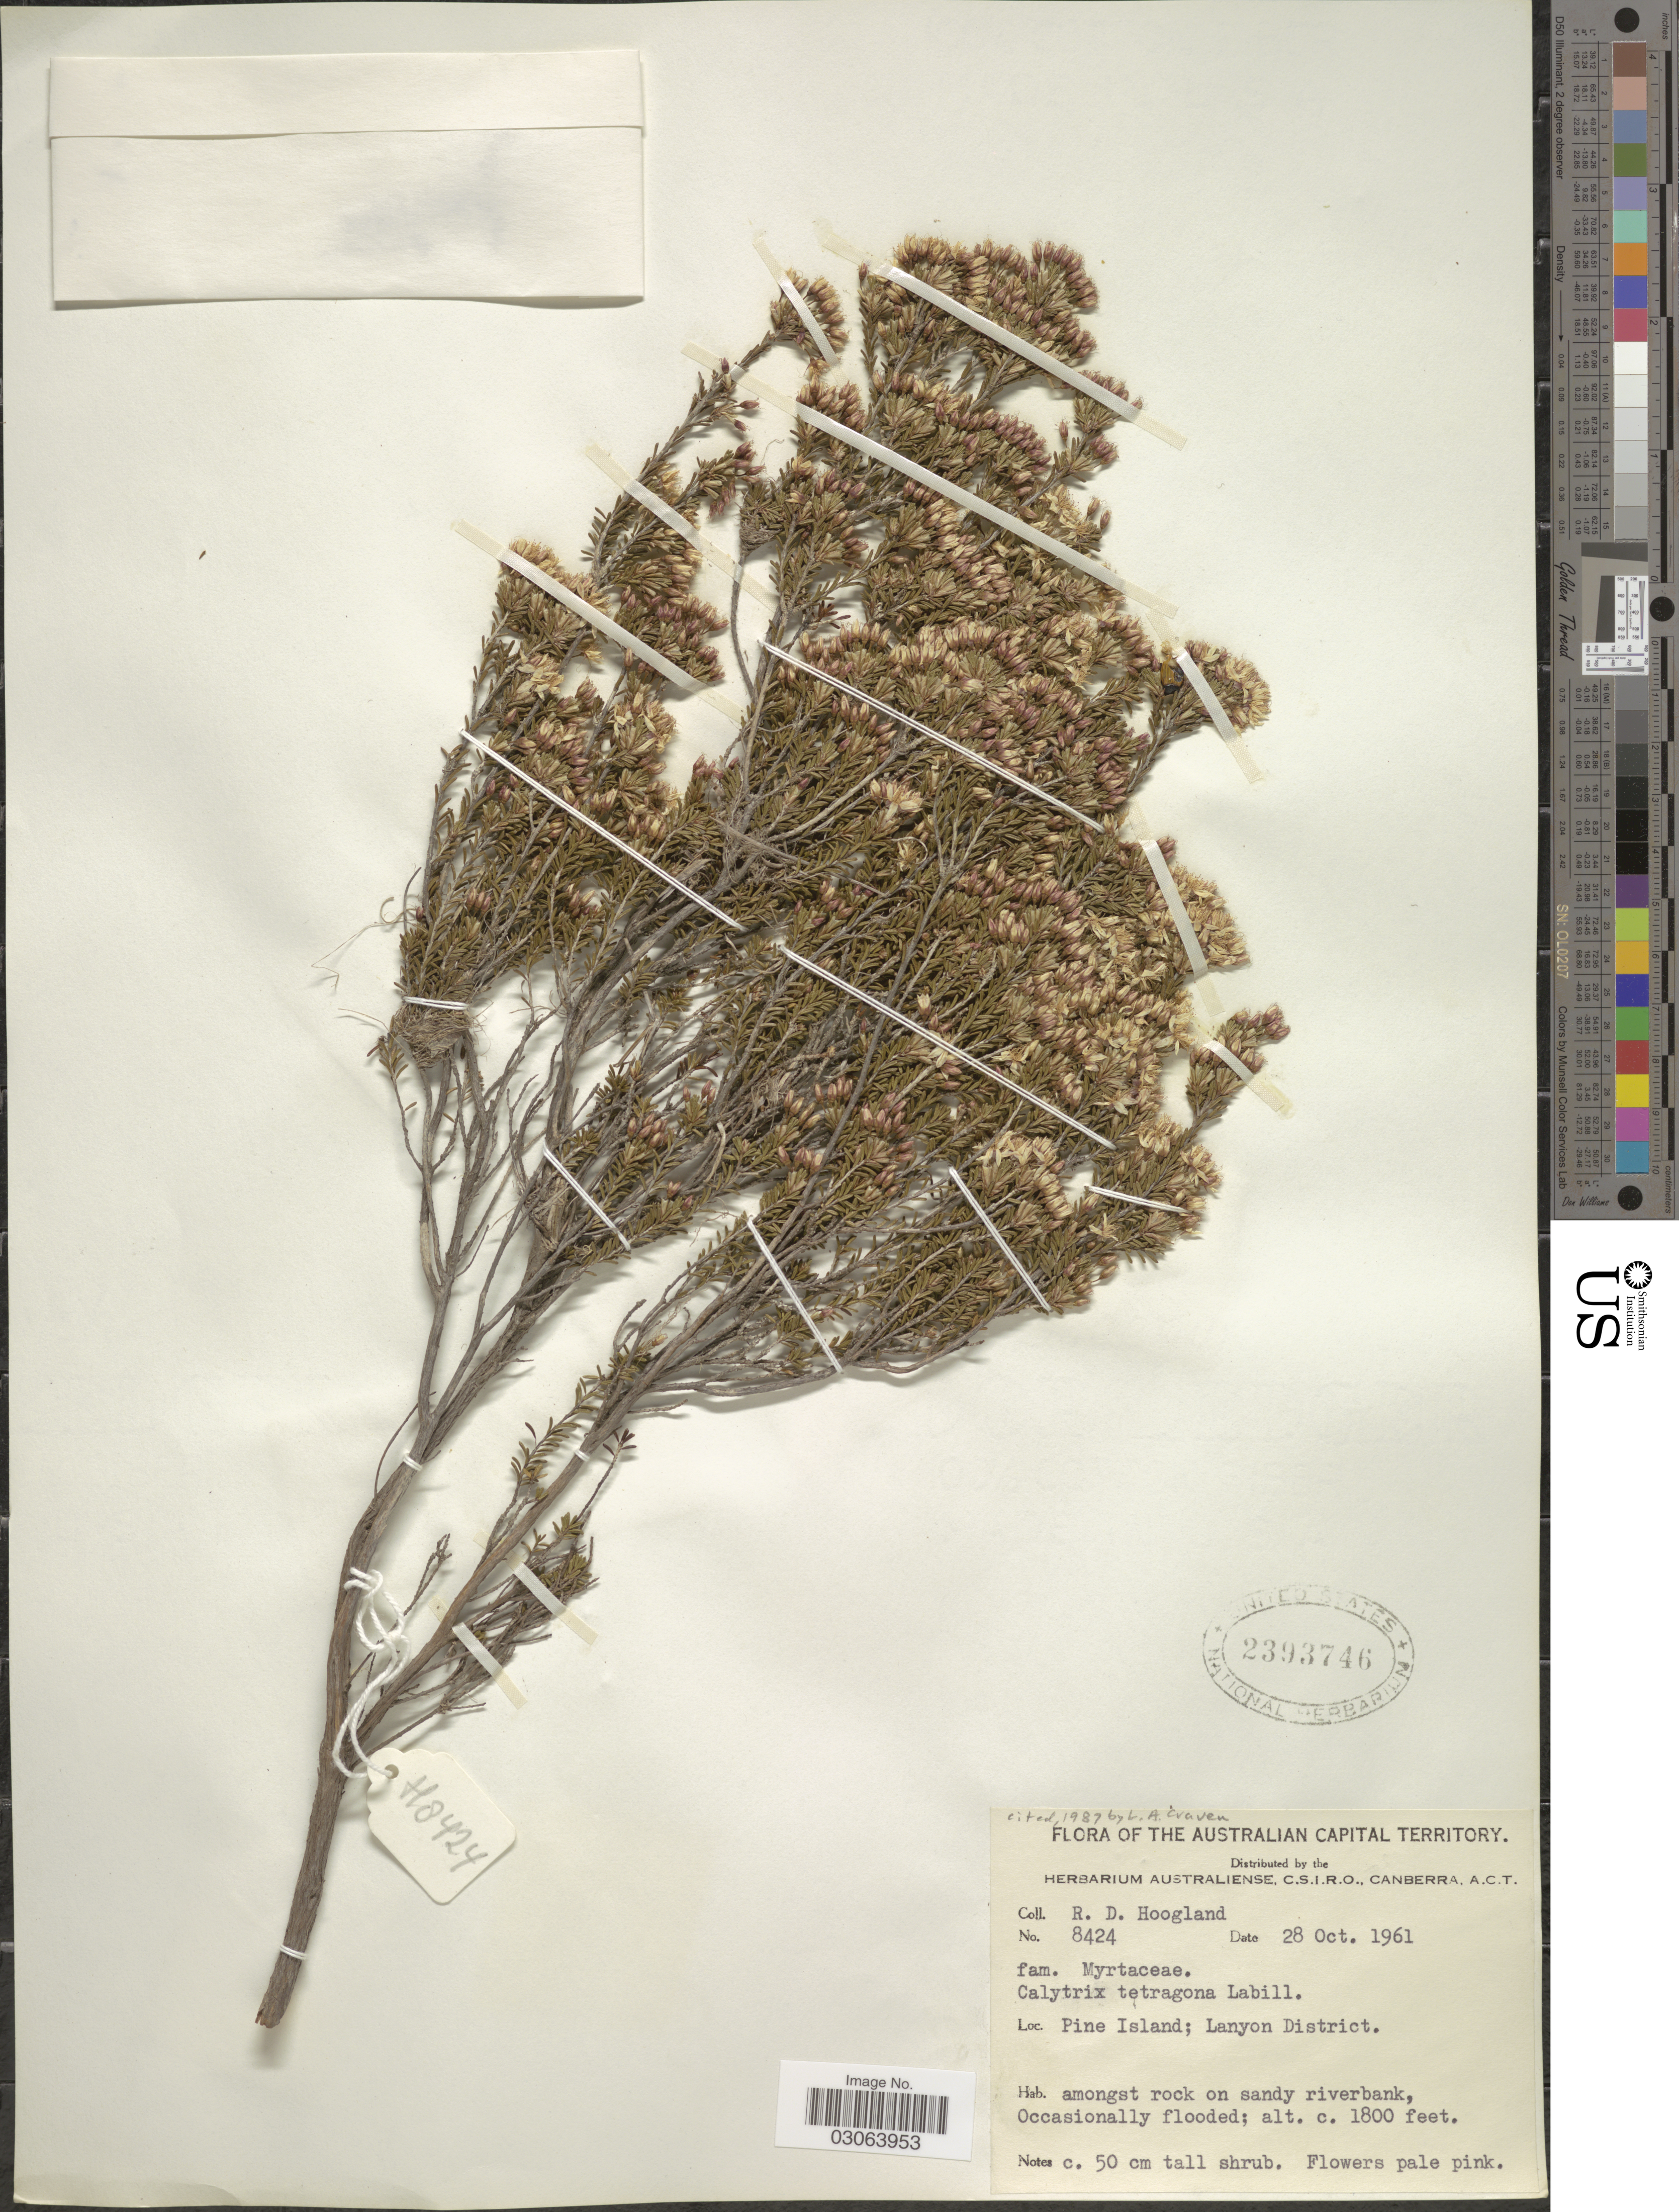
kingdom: Plantae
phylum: Tracheophyta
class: Magnoliopsida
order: Myrtales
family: Myrtaceae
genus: Calytrix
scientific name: Calytrix tetragona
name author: Labill.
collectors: R. D. Hoogland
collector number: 8424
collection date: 1961-10-28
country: Australia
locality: The Australian Capital Territory, Pine Island; Lanyon District.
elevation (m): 549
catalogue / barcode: US 2393746